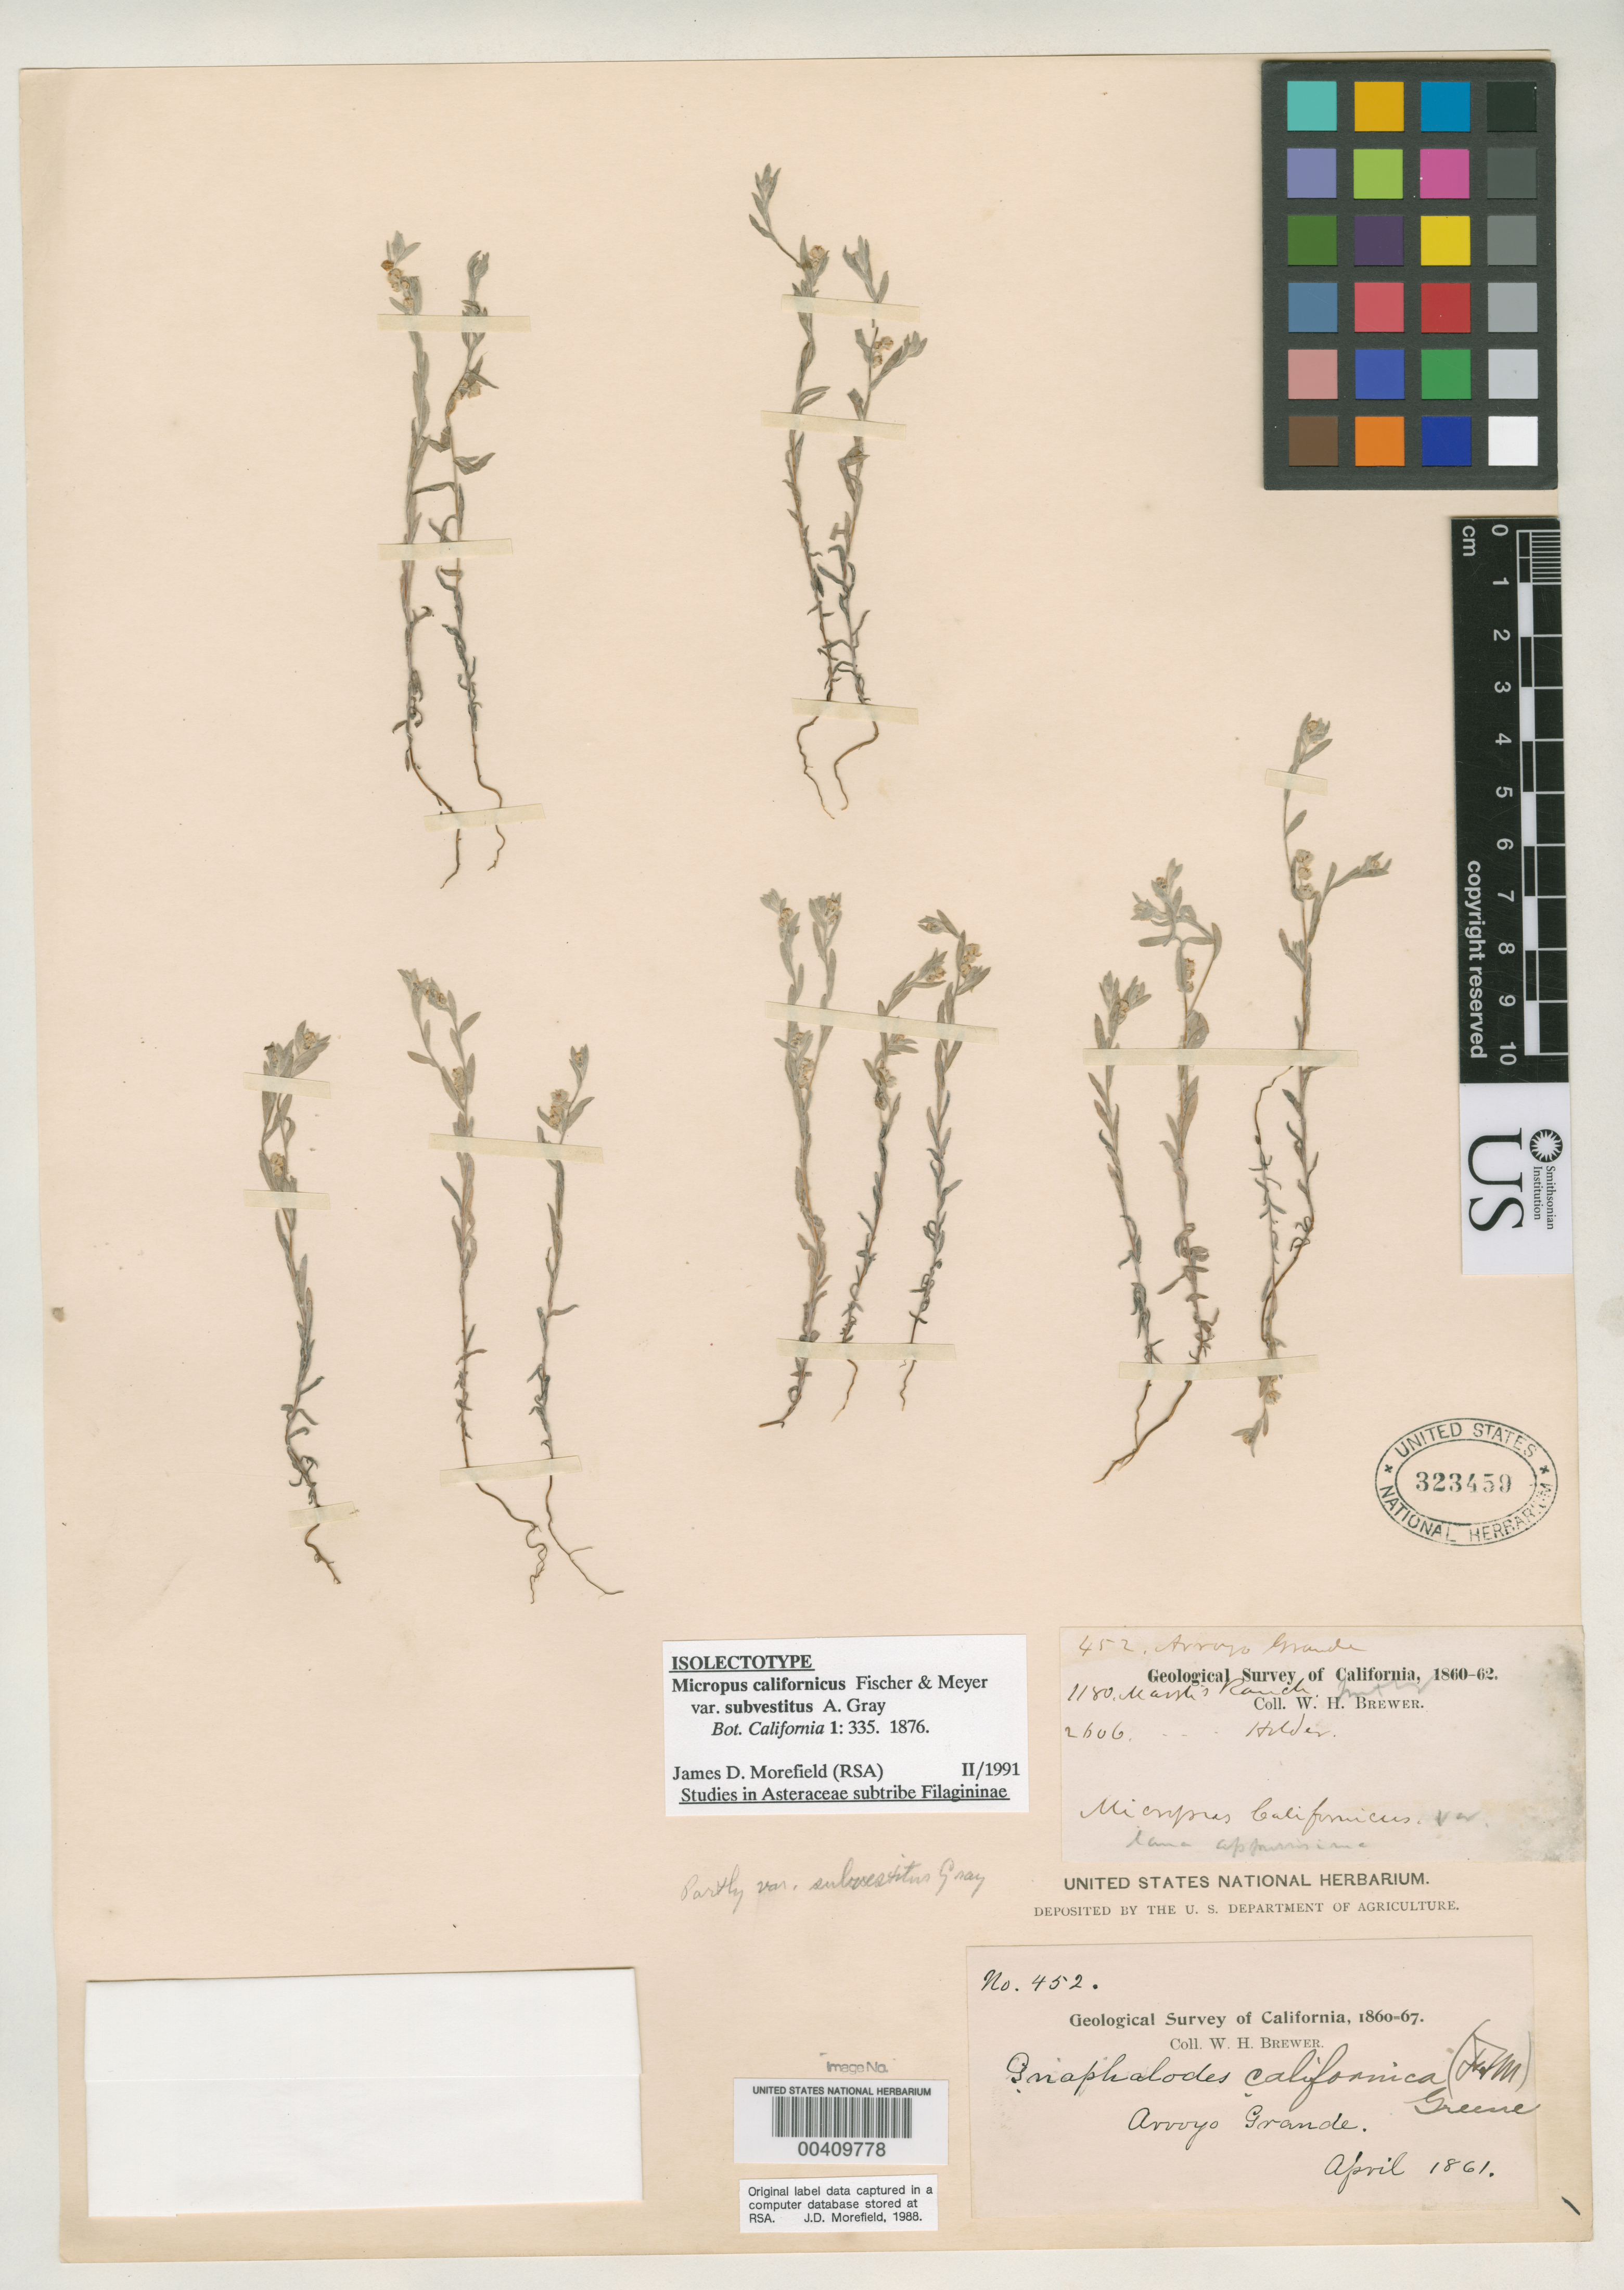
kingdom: Plantae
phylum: Tracheophyta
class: Magnoliopsida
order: Asterales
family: Asteraceae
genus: Micropus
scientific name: Micropus californicus var. subvestitus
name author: A. Gray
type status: Isosyntype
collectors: W. H. Brewer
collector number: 452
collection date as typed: Apr 1861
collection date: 1861-04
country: United States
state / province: California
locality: Arroyo Grande.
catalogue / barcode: US 323459